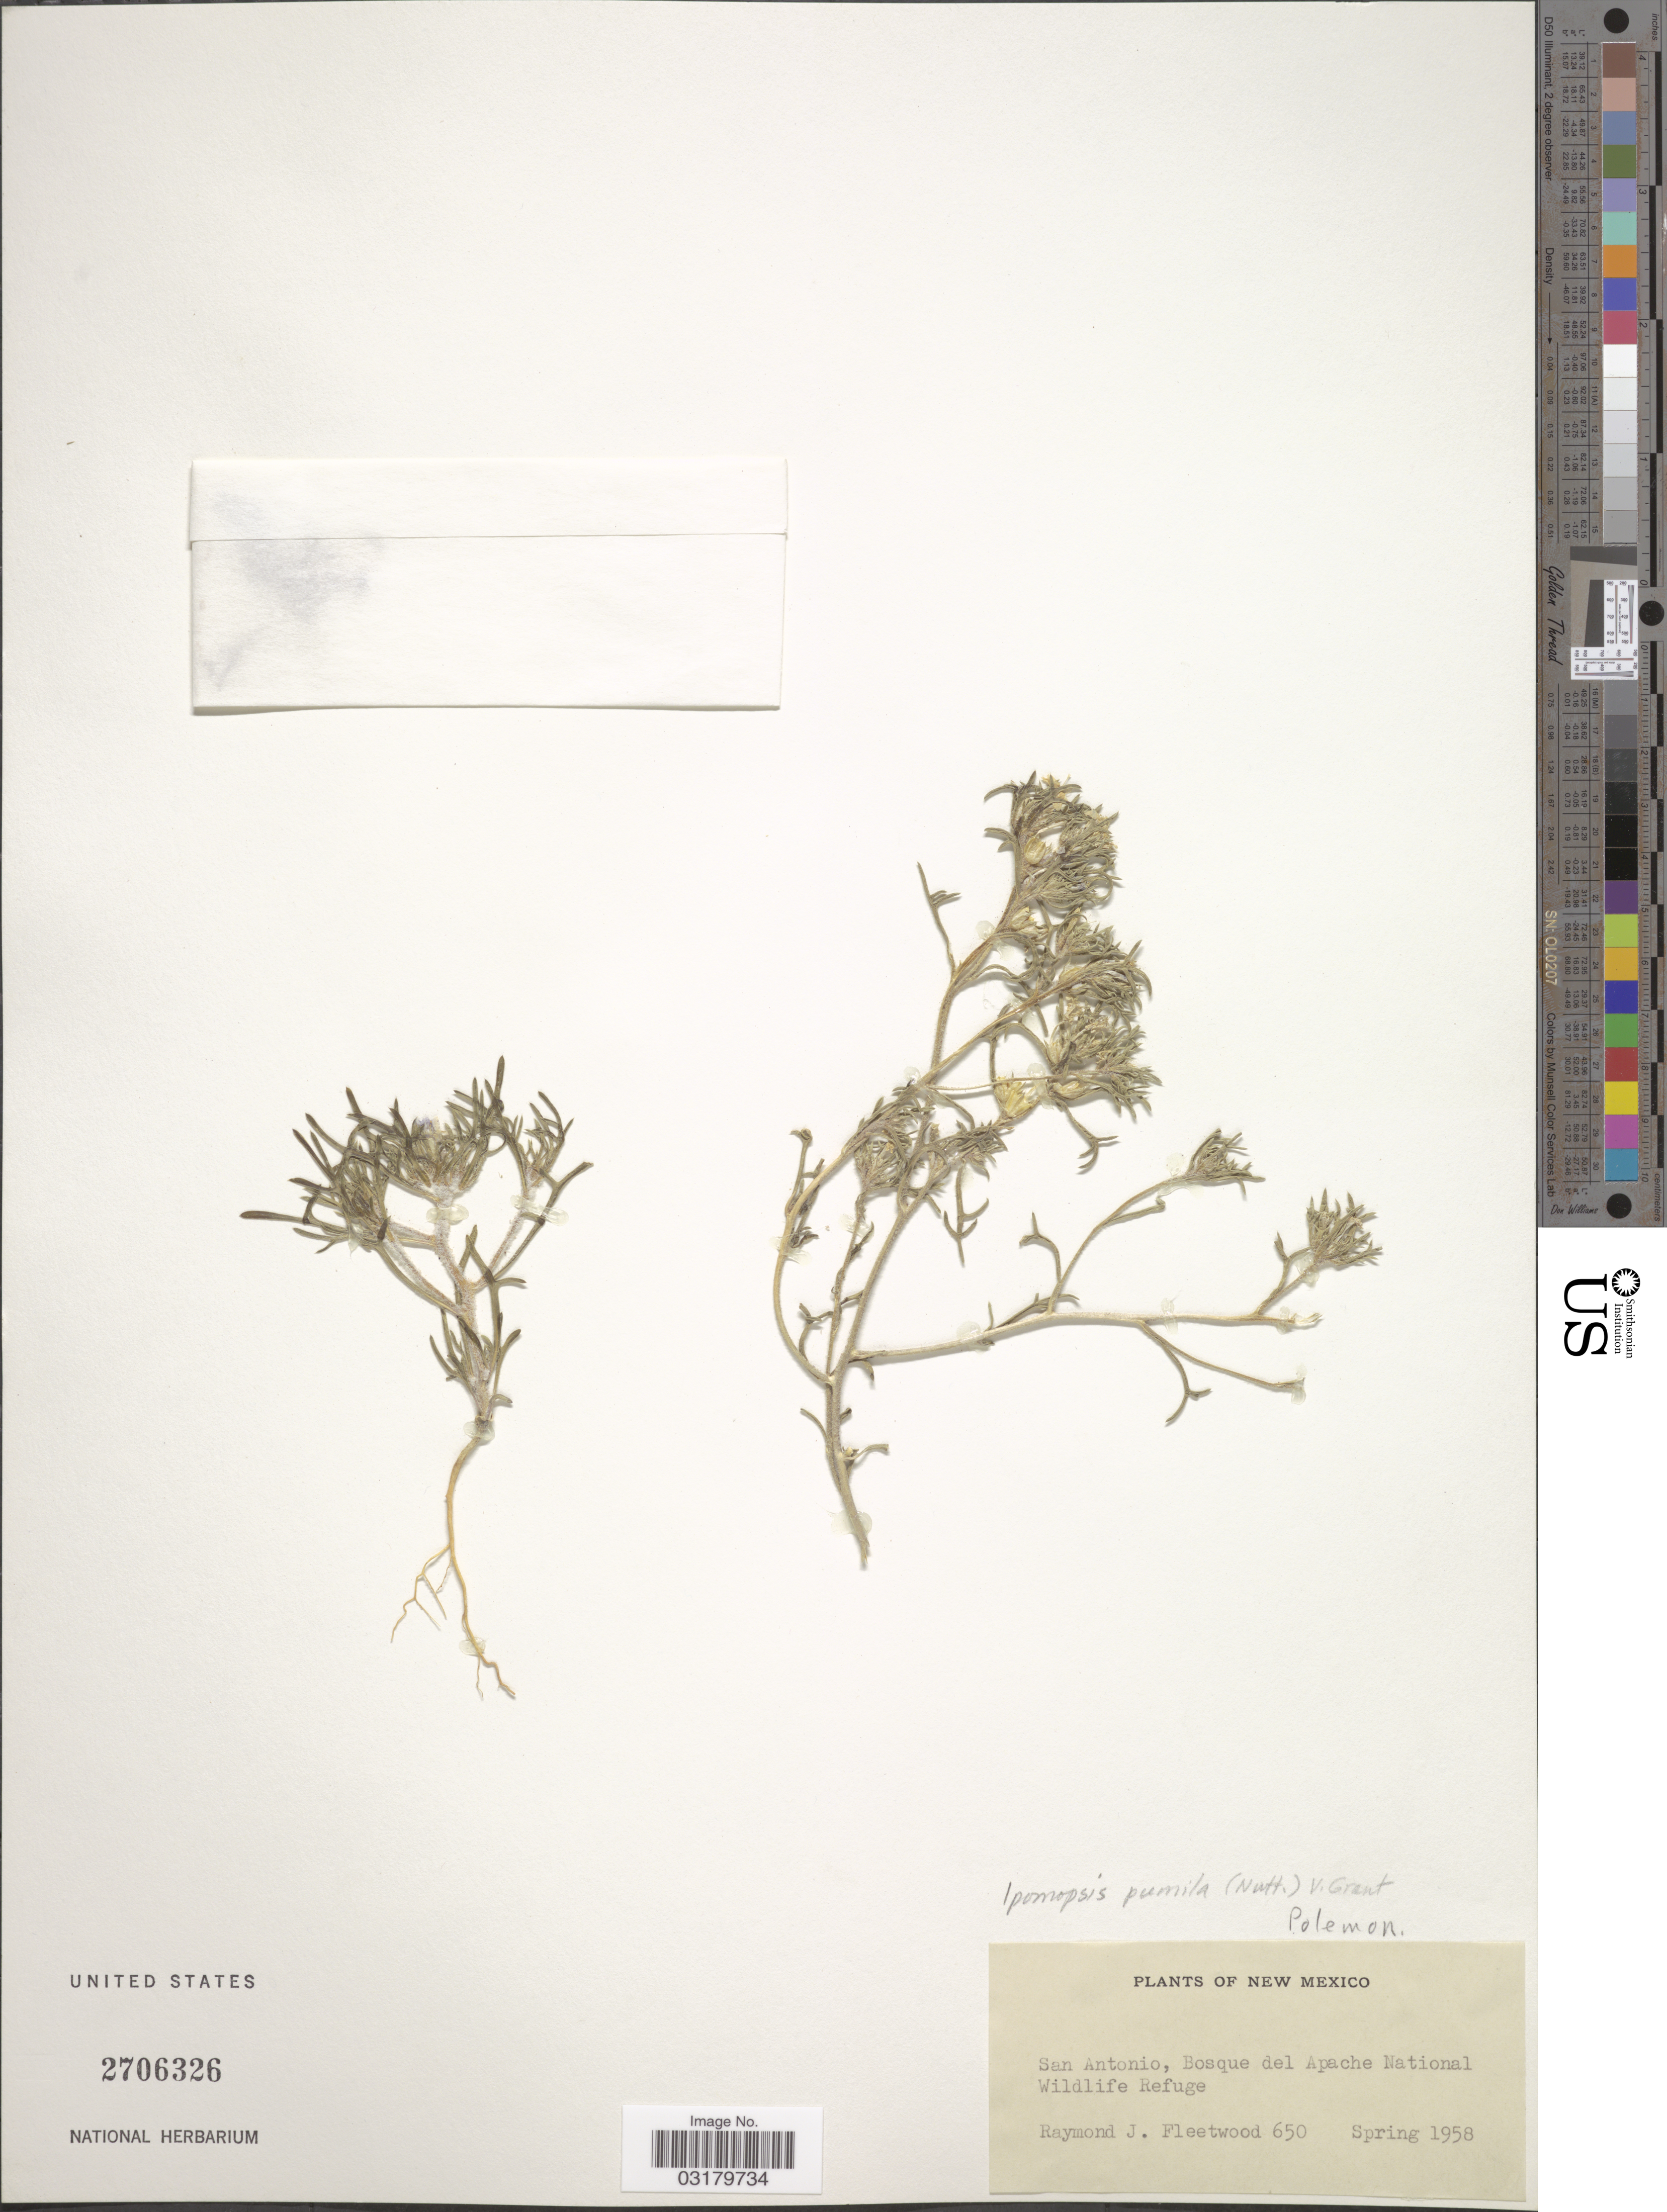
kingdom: Plantae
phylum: Tracheophyta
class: Magnoliopsida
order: Ericales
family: Polemoniaceae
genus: Ipomopsis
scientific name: Ipomopsis pumila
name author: (Nutt.) V.E. Grant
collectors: R. J. Fleetwood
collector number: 650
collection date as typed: Spring 1958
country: United States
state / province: New Mexico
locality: San Antonio, Bosque del Apache National Wildlife Refuge.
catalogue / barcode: US 2706326